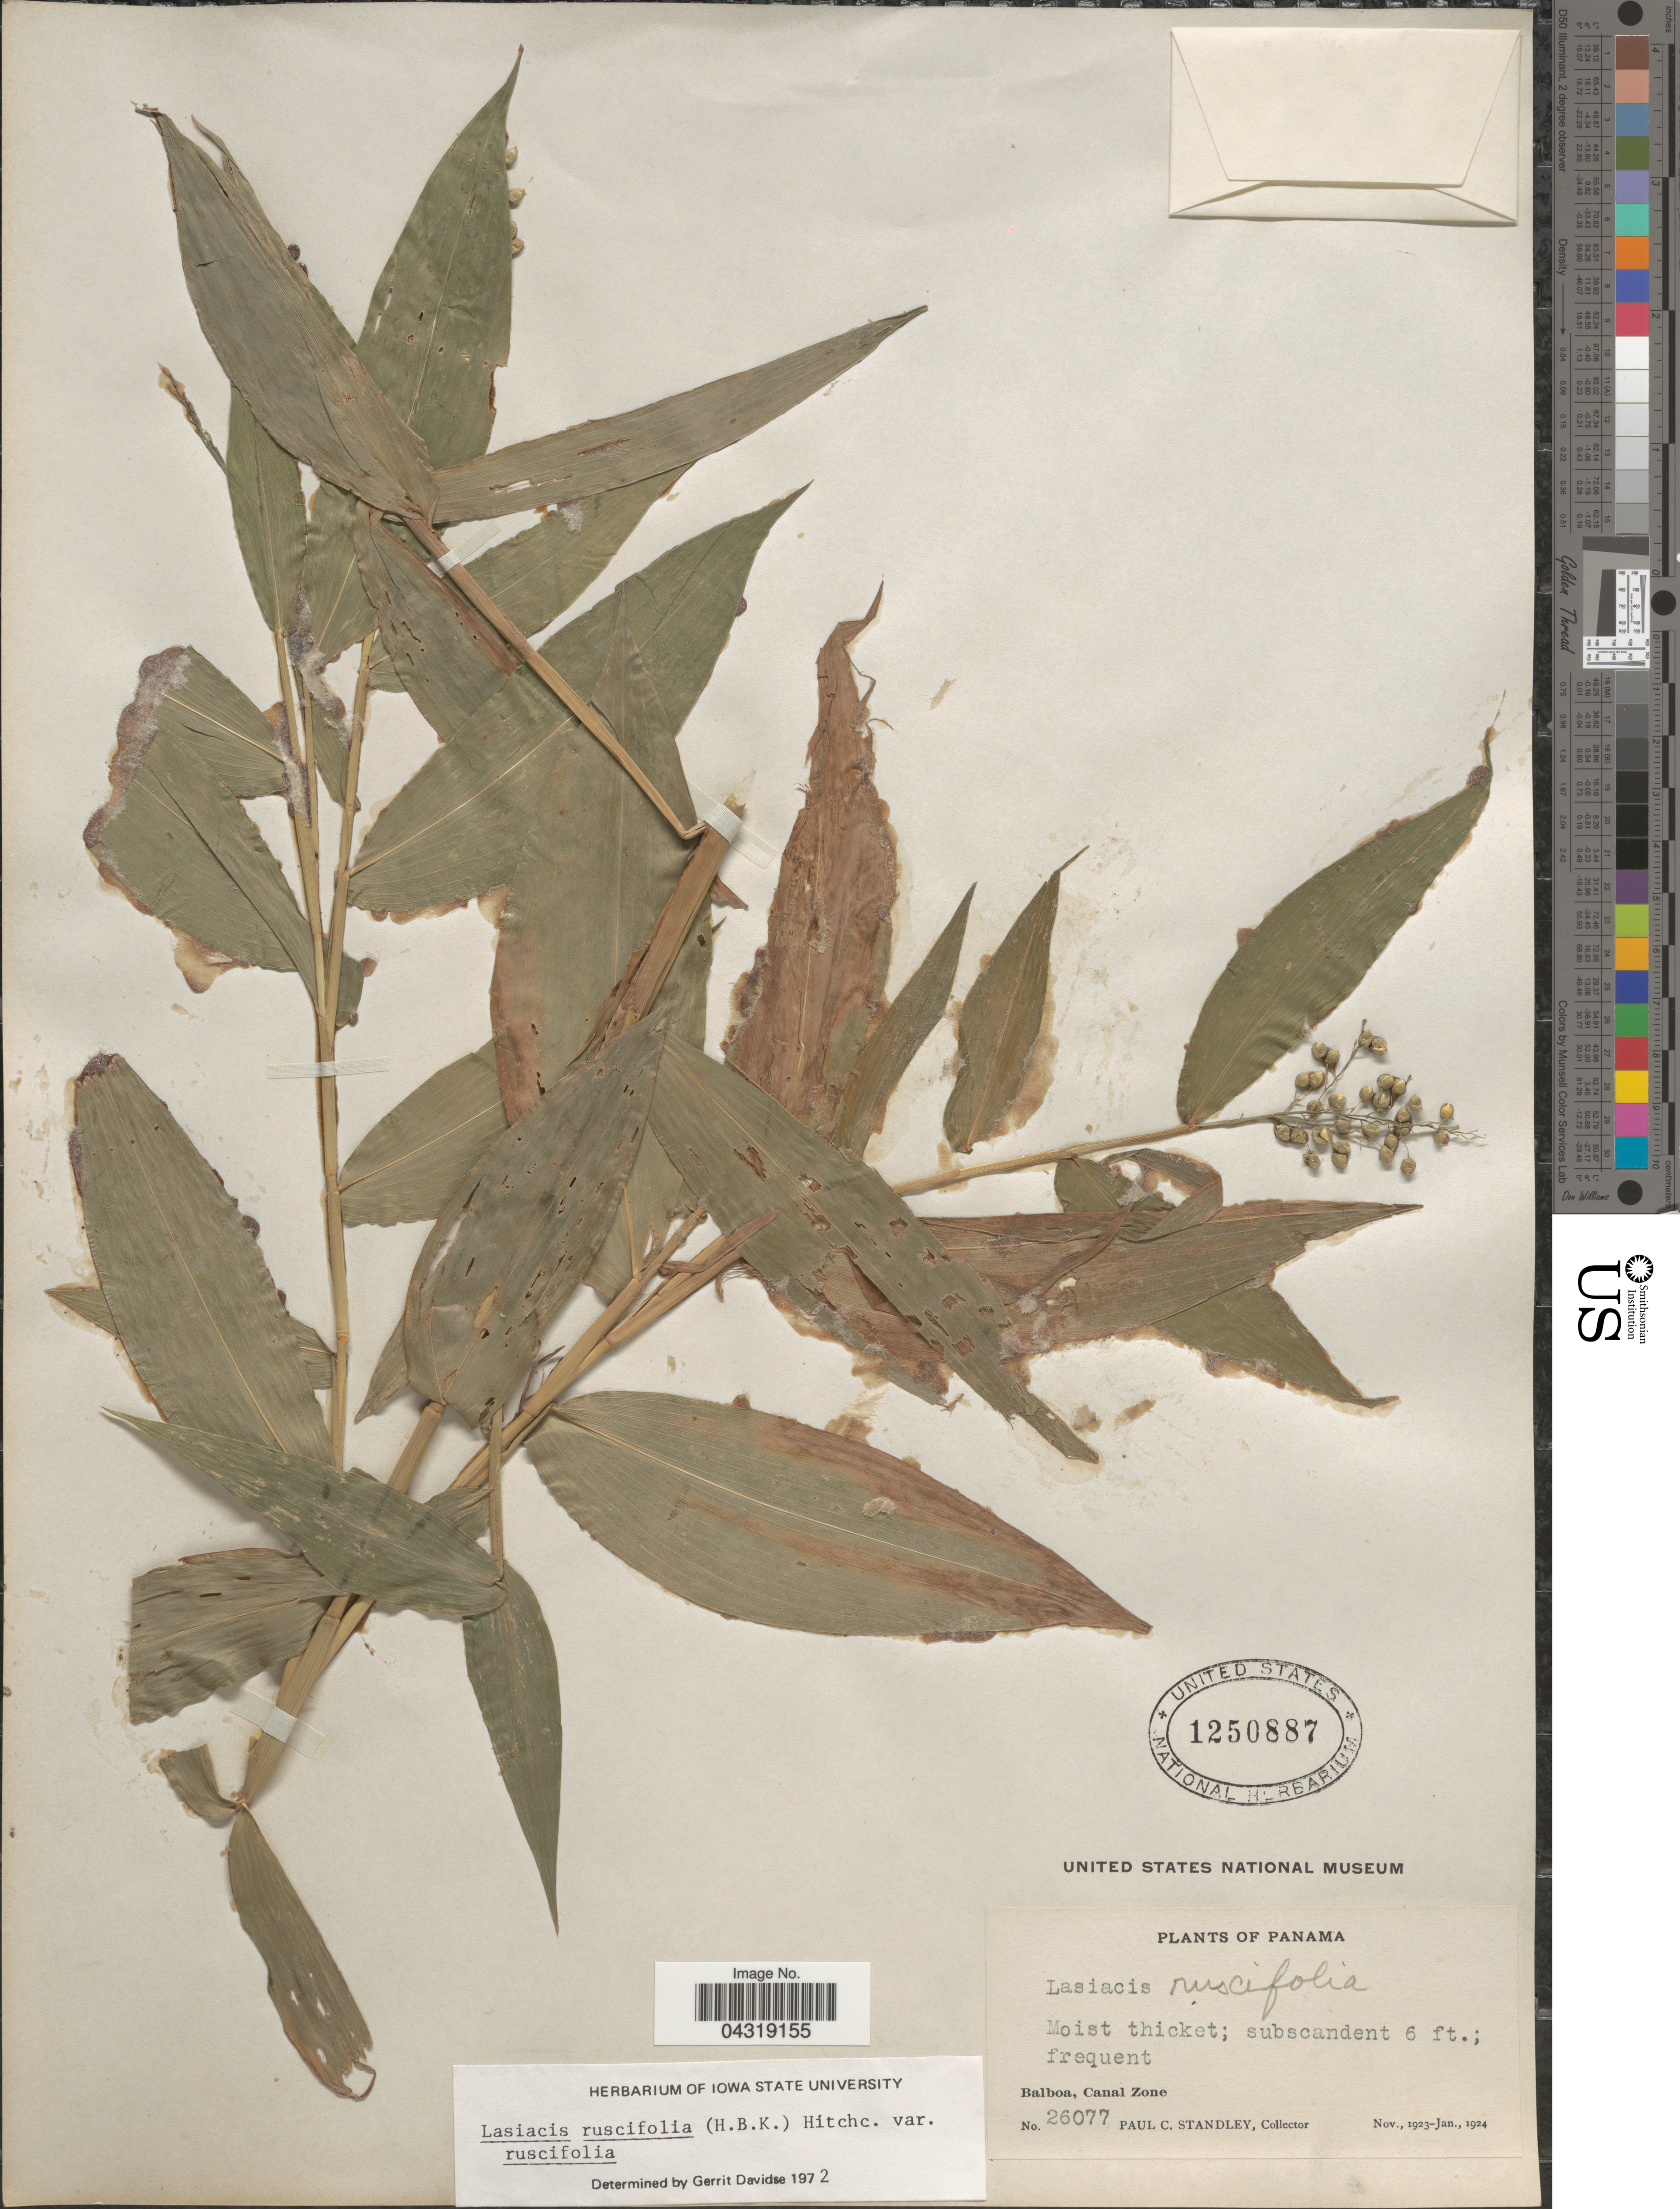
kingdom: Plantae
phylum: Tracheophyta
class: Liliopsida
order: Poales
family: Poaceae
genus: Lasiacis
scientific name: Lasiacis ruscifolia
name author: (Kunth) Hitchc.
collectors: P. C. Standley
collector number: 26077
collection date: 1923-11/1924-01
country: Panama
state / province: Colón / Panamá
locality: Balboa, Canal Zone.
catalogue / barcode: US 1250887